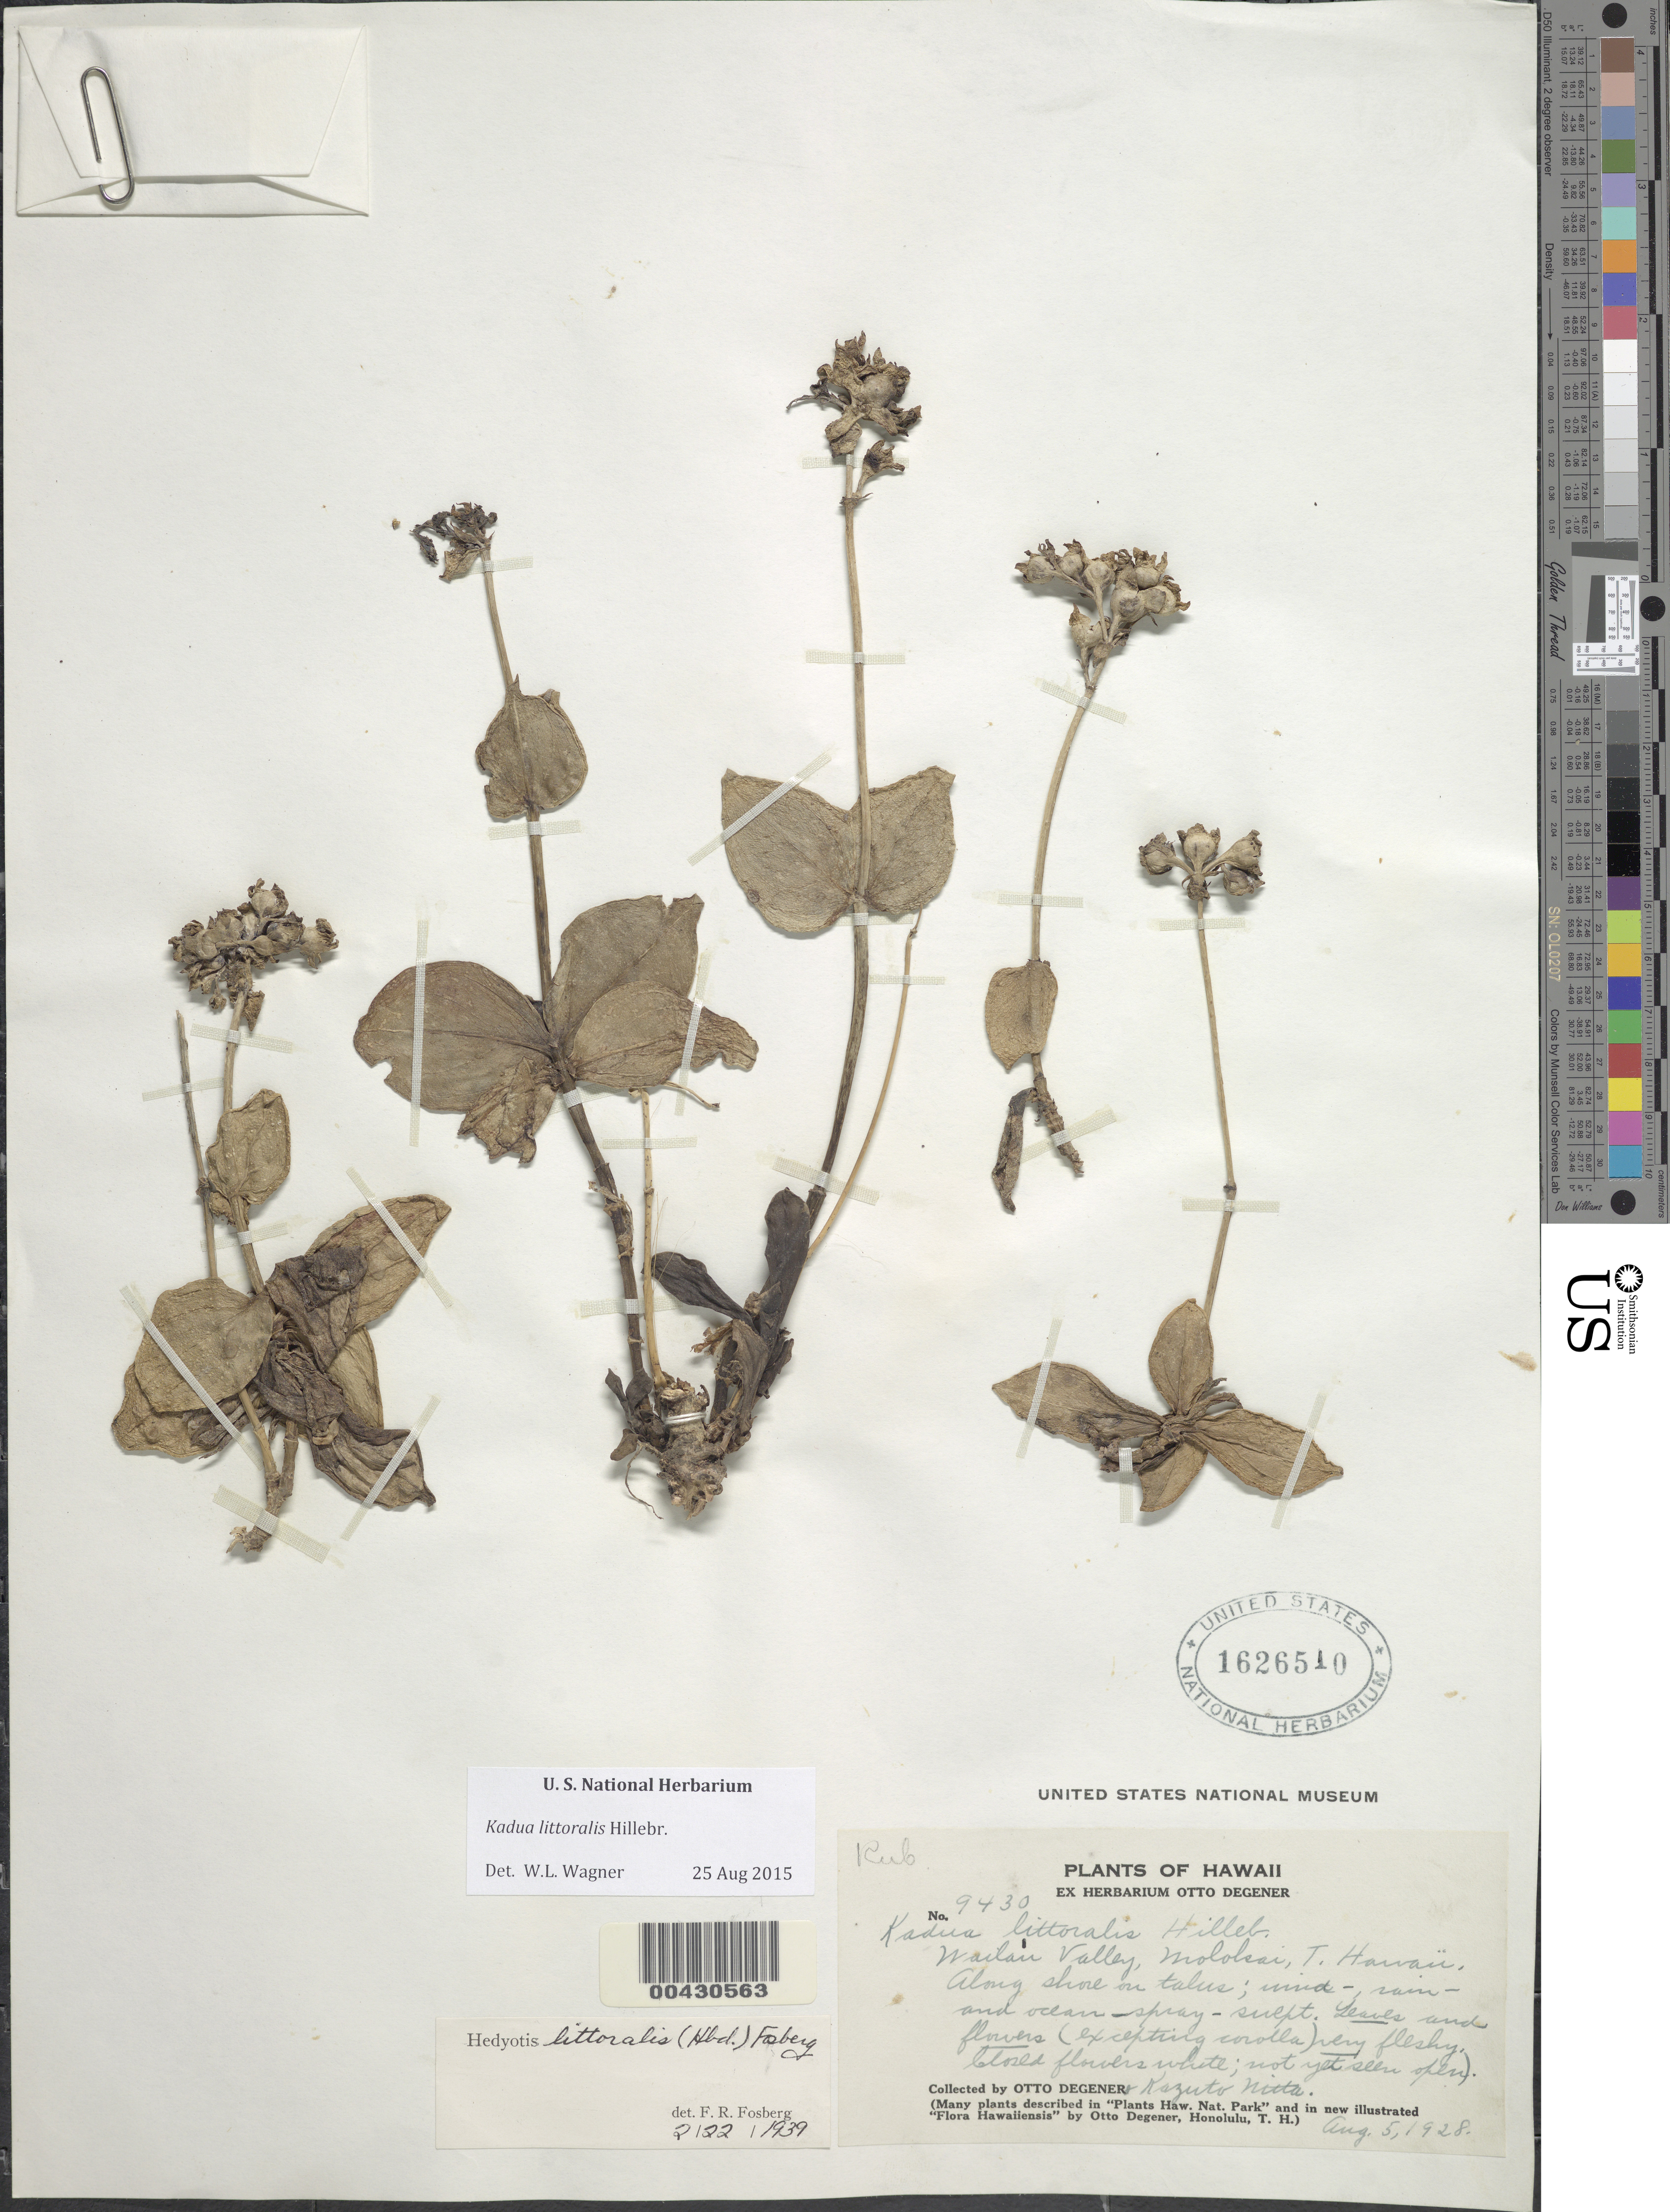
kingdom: Plantae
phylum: Tracheophyta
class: Magnoliopsida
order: Gentianales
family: Rubiaceae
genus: Kadua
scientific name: Kadua littoralis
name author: Hillebr.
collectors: O. Degener & K. Nitta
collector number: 9430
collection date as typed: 5 Aug 1928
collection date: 1928-08-05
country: United States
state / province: Hawaii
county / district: Maui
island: Moloka'i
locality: Wailau Valley, along shore on talus.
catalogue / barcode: US 1626510